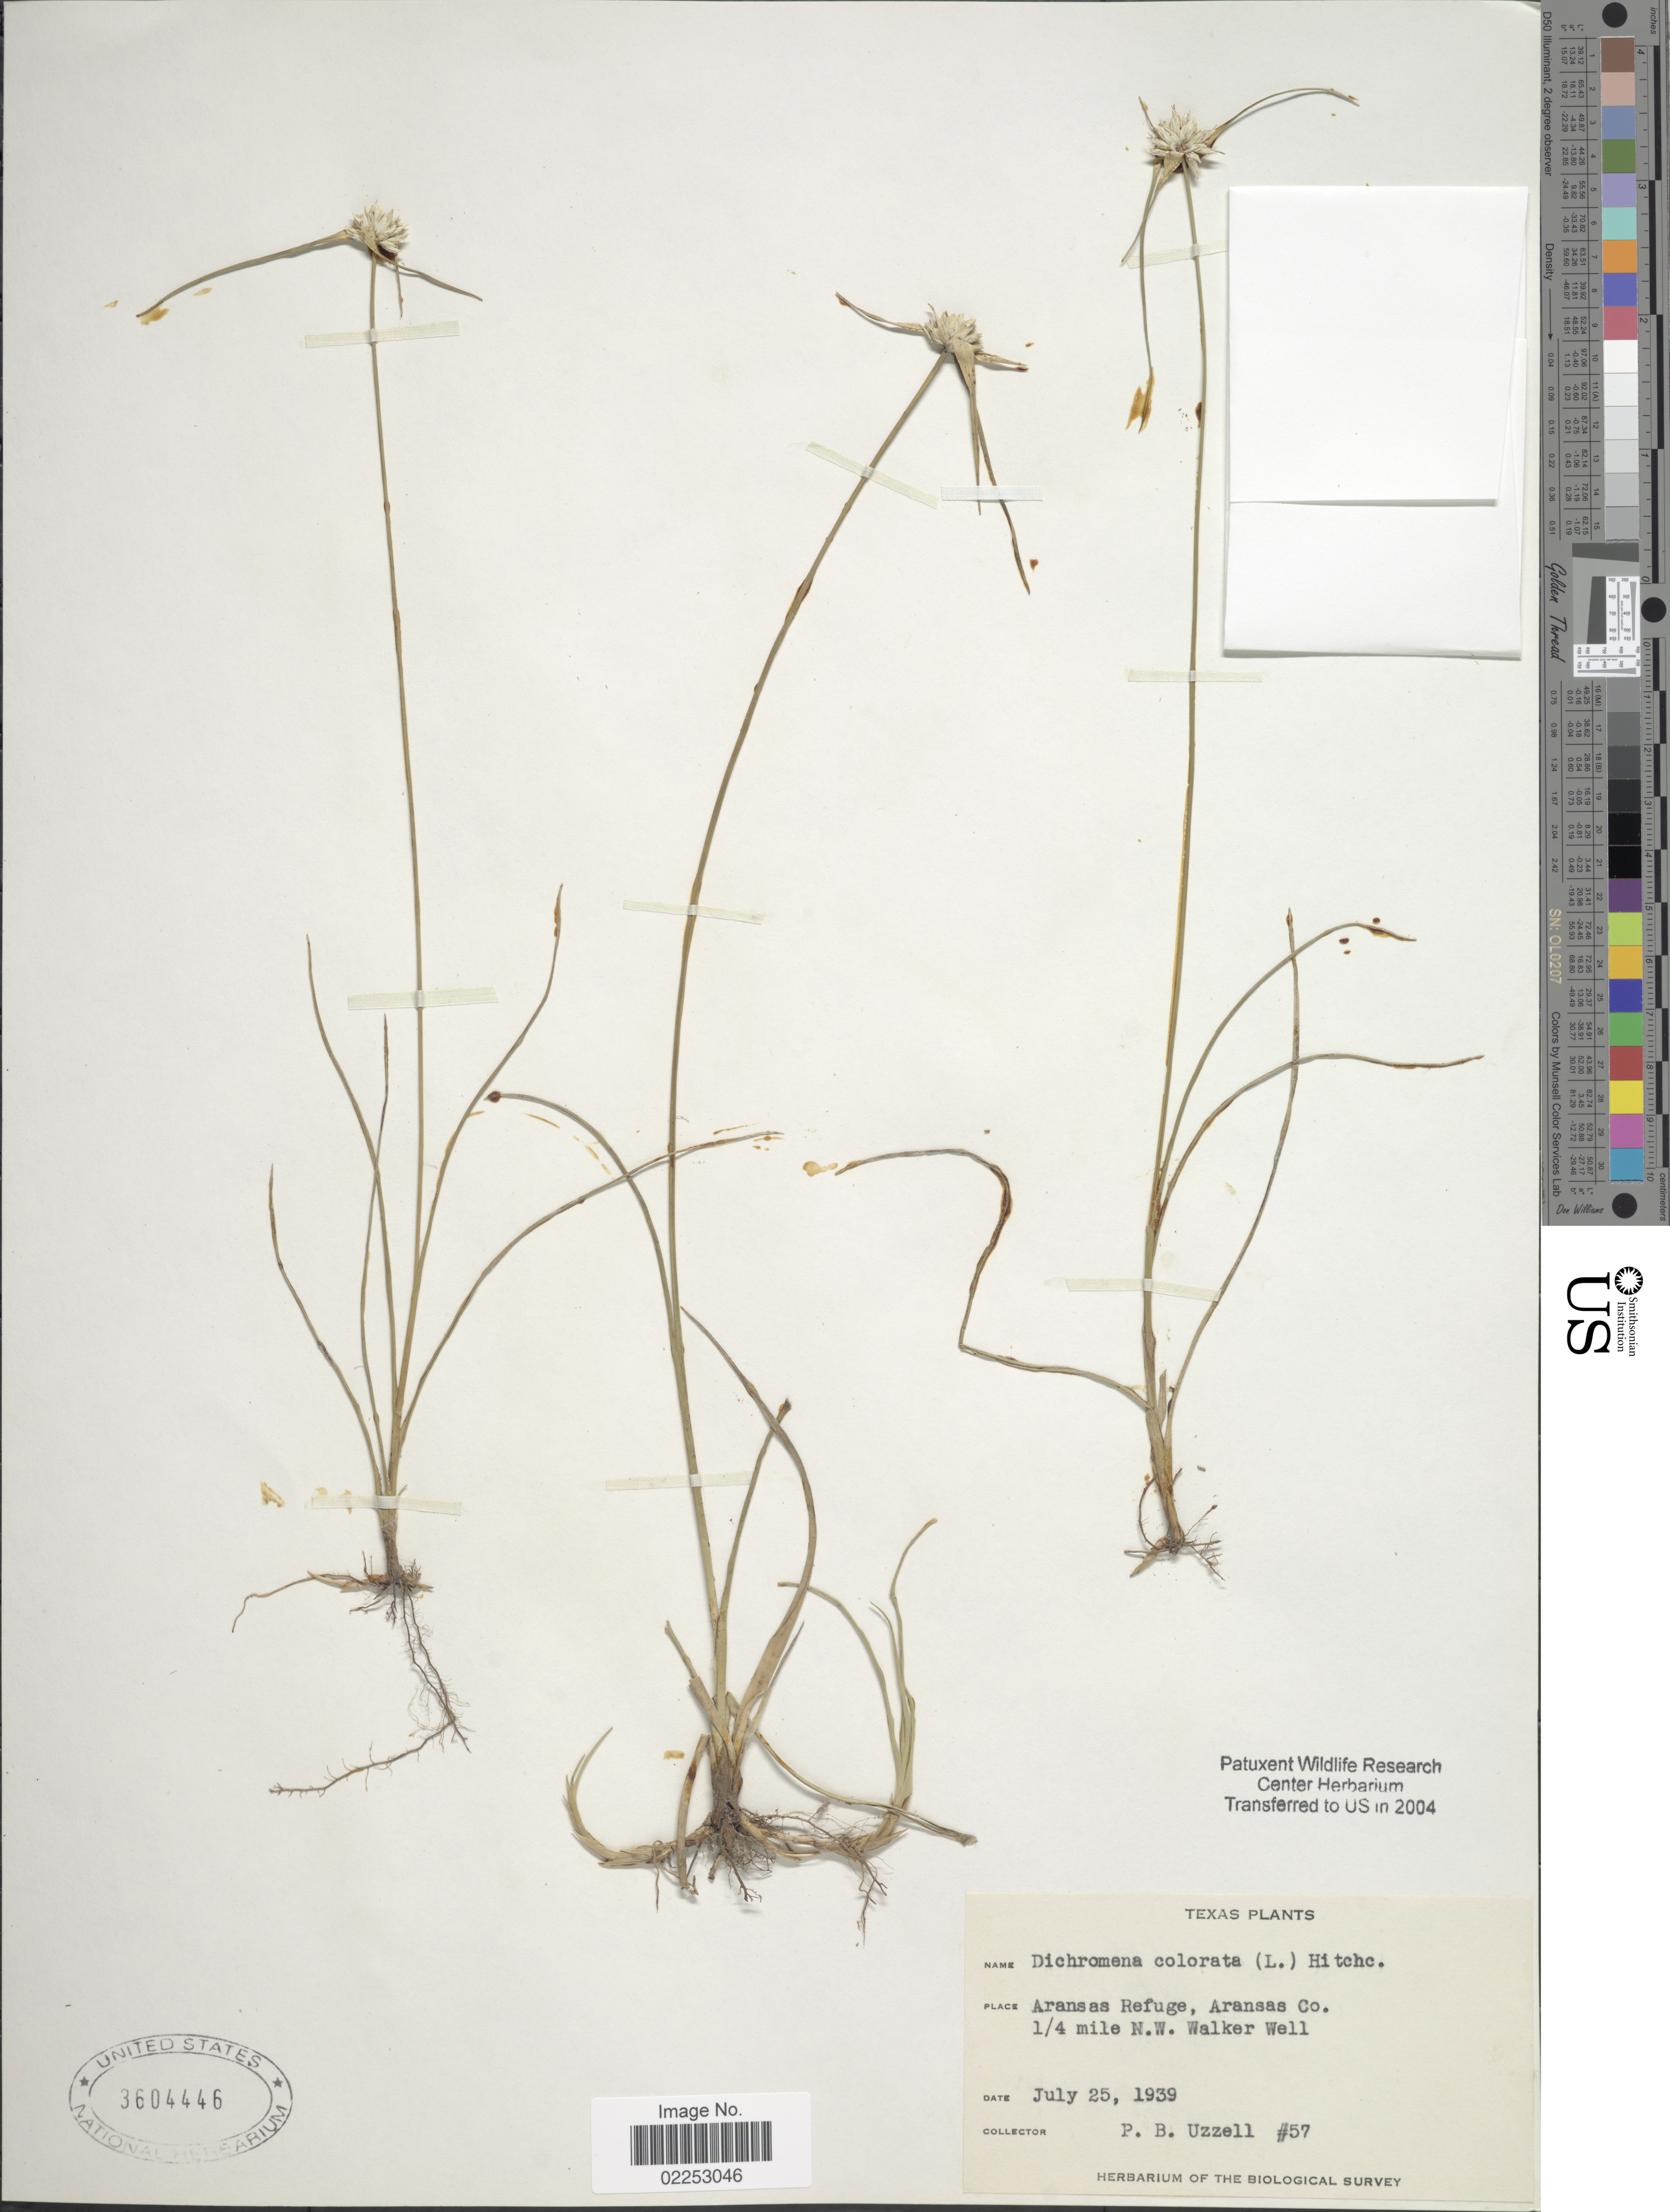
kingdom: Plantae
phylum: Tracheophyta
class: Liliopsida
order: Poales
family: Cyperaceae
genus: Rhynchospora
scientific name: Rhynchospora colorata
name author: (L.) H. Pfeiff.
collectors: P. Uzzell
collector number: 57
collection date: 1939-07-25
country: United States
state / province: Texas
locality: Aransas Refuge, Aransas Co. 1/4 mile N.W. Walker Well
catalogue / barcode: US 3604446